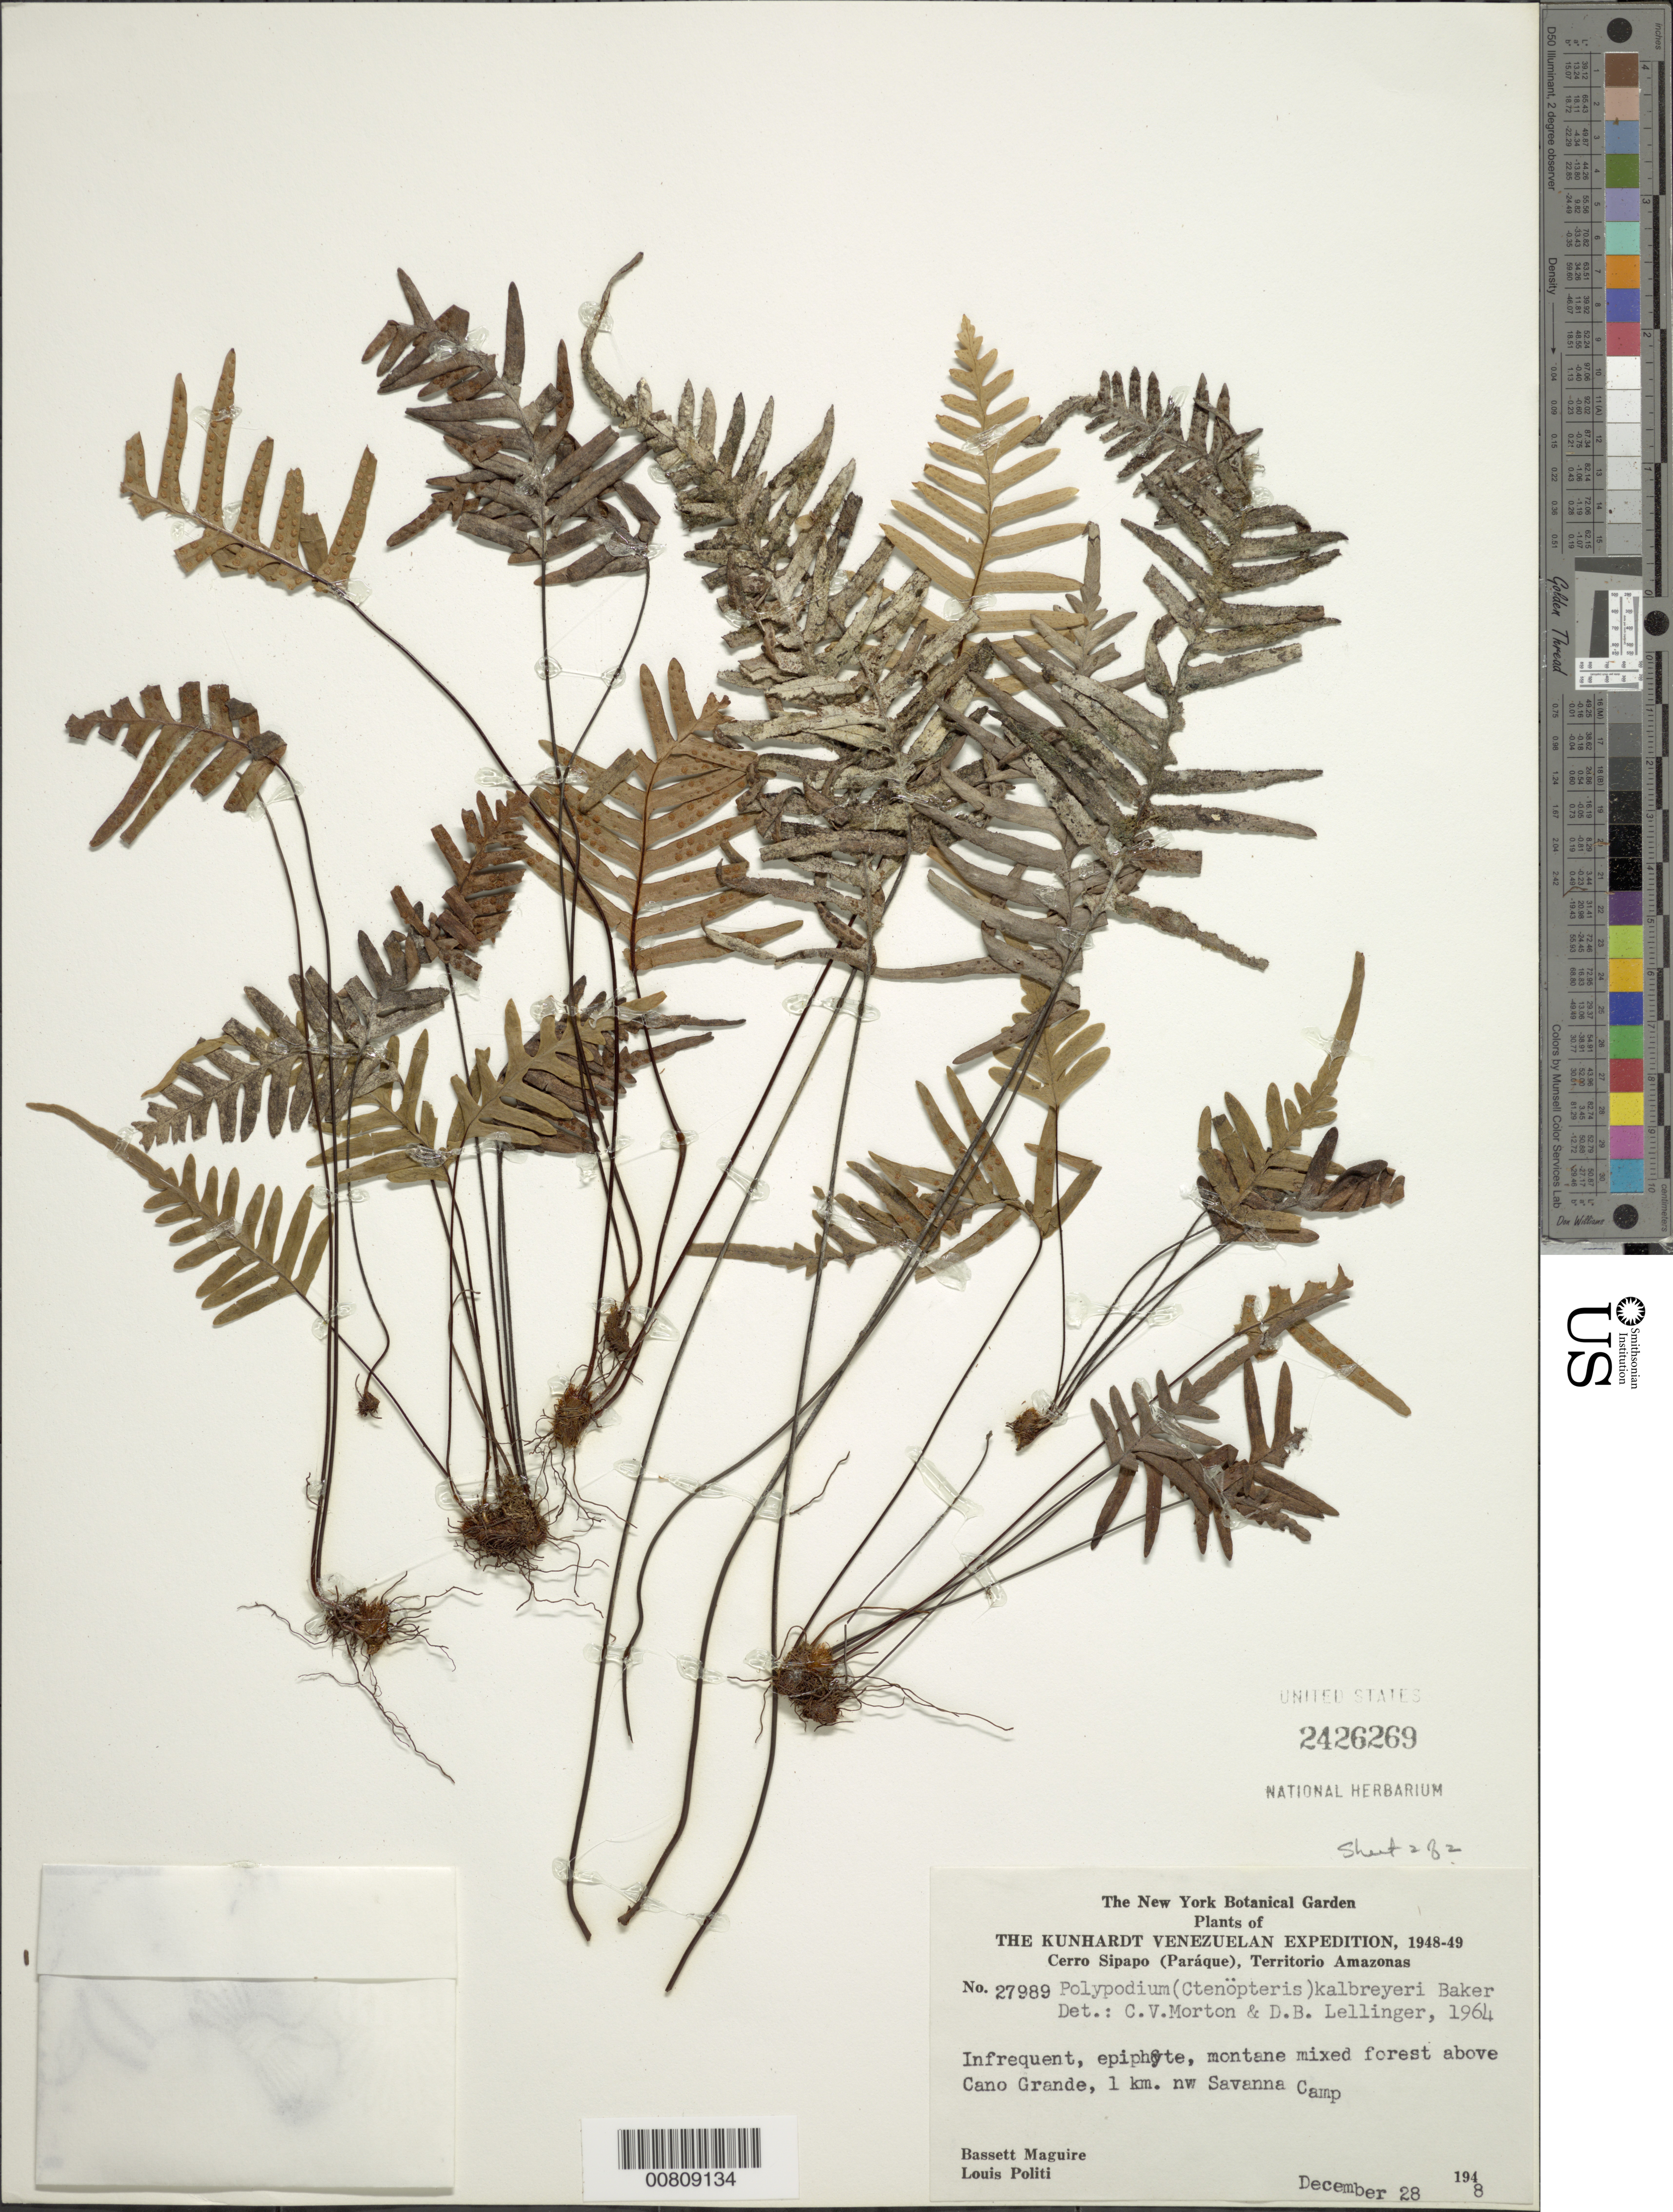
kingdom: Plantae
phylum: Tracheophyta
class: Polypodiopsida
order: Polypodiales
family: Polypodiaceae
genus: Ceradenia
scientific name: Ceradenia kalbreyeri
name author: (Baker) L.E. Bishop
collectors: B. Maguire & L. Politi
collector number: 27989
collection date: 1948-12-28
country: Venezuela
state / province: Amazonas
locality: Cerro Sipapo (Paráque), montane mixed forest above Grande, 1 km nw Savanna Camp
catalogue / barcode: US 2426269